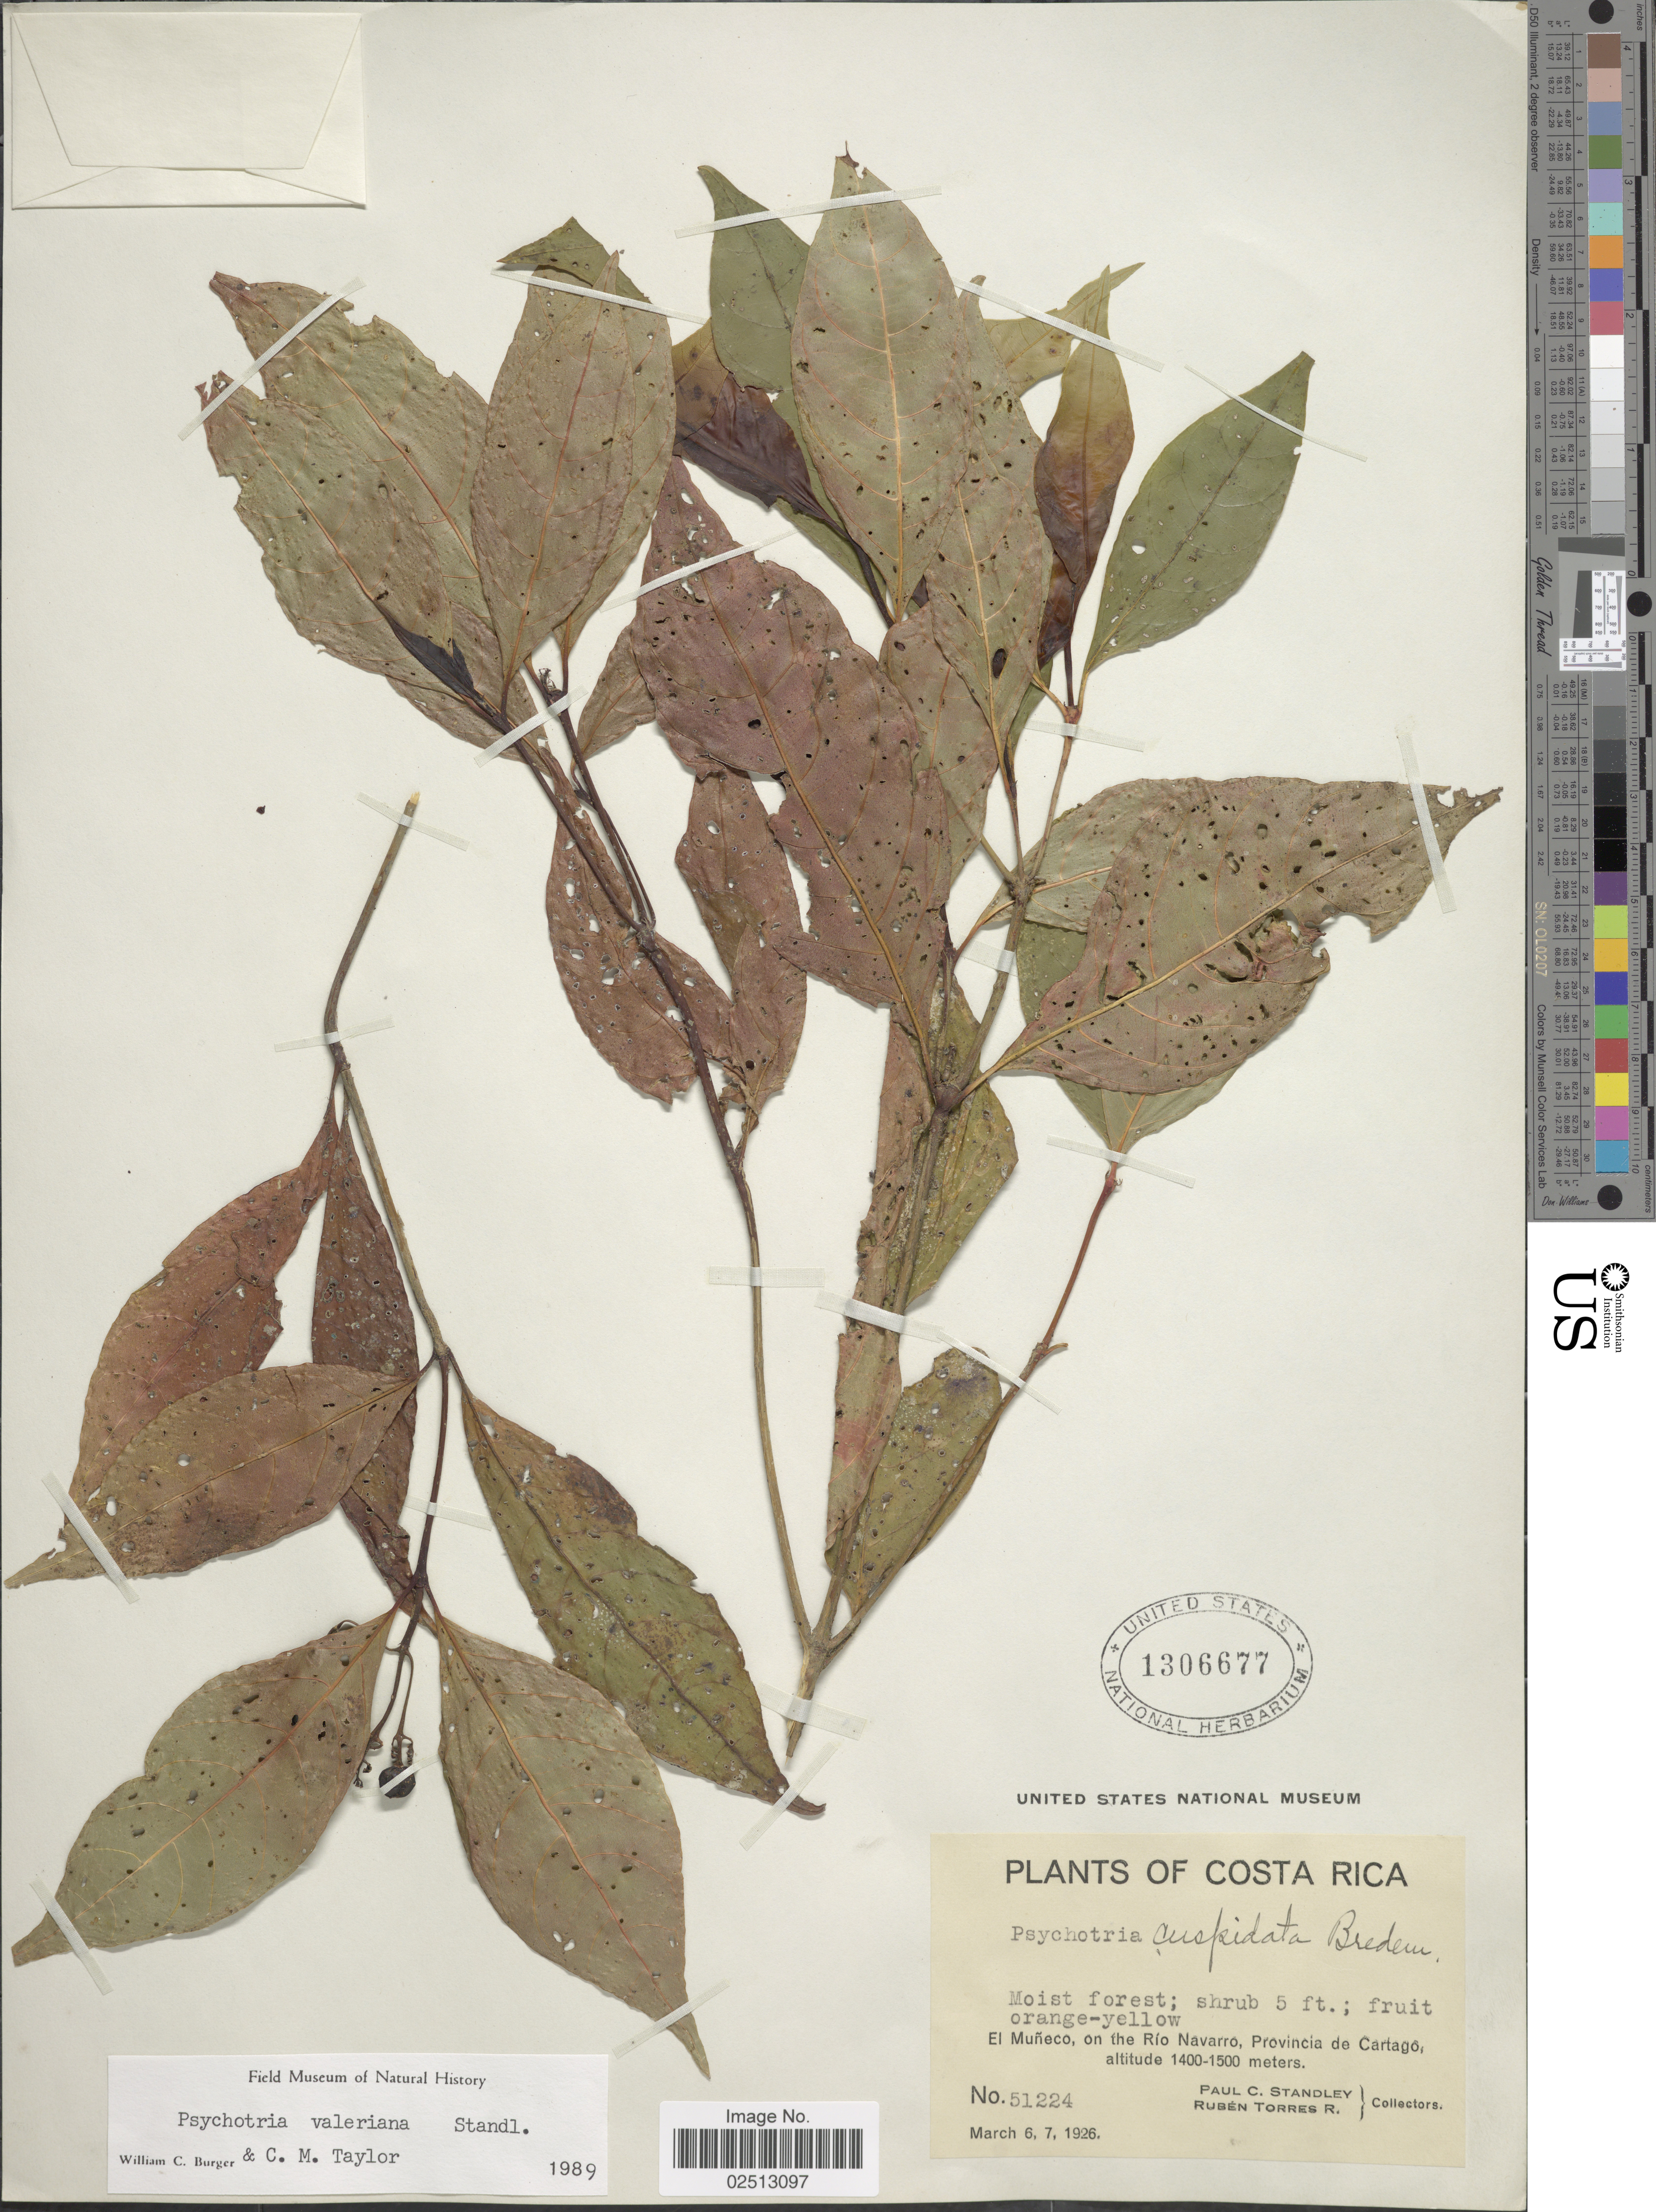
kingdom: Plantae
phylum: Tracheophyta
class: Magnoliopsida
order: Gentianales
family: Rubiaceae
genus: Psychotria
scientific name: Psychotria valeriana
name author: Standl.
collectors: P. C. Standley & R. Torres Rojas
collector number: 51224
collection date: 1926-03-06/1926-03-07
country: Costa Rica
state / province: Cartago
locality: El Muneco, on the Rio Navarro, Provincia de Cartago.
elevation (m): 1400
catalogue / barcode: US 1306677